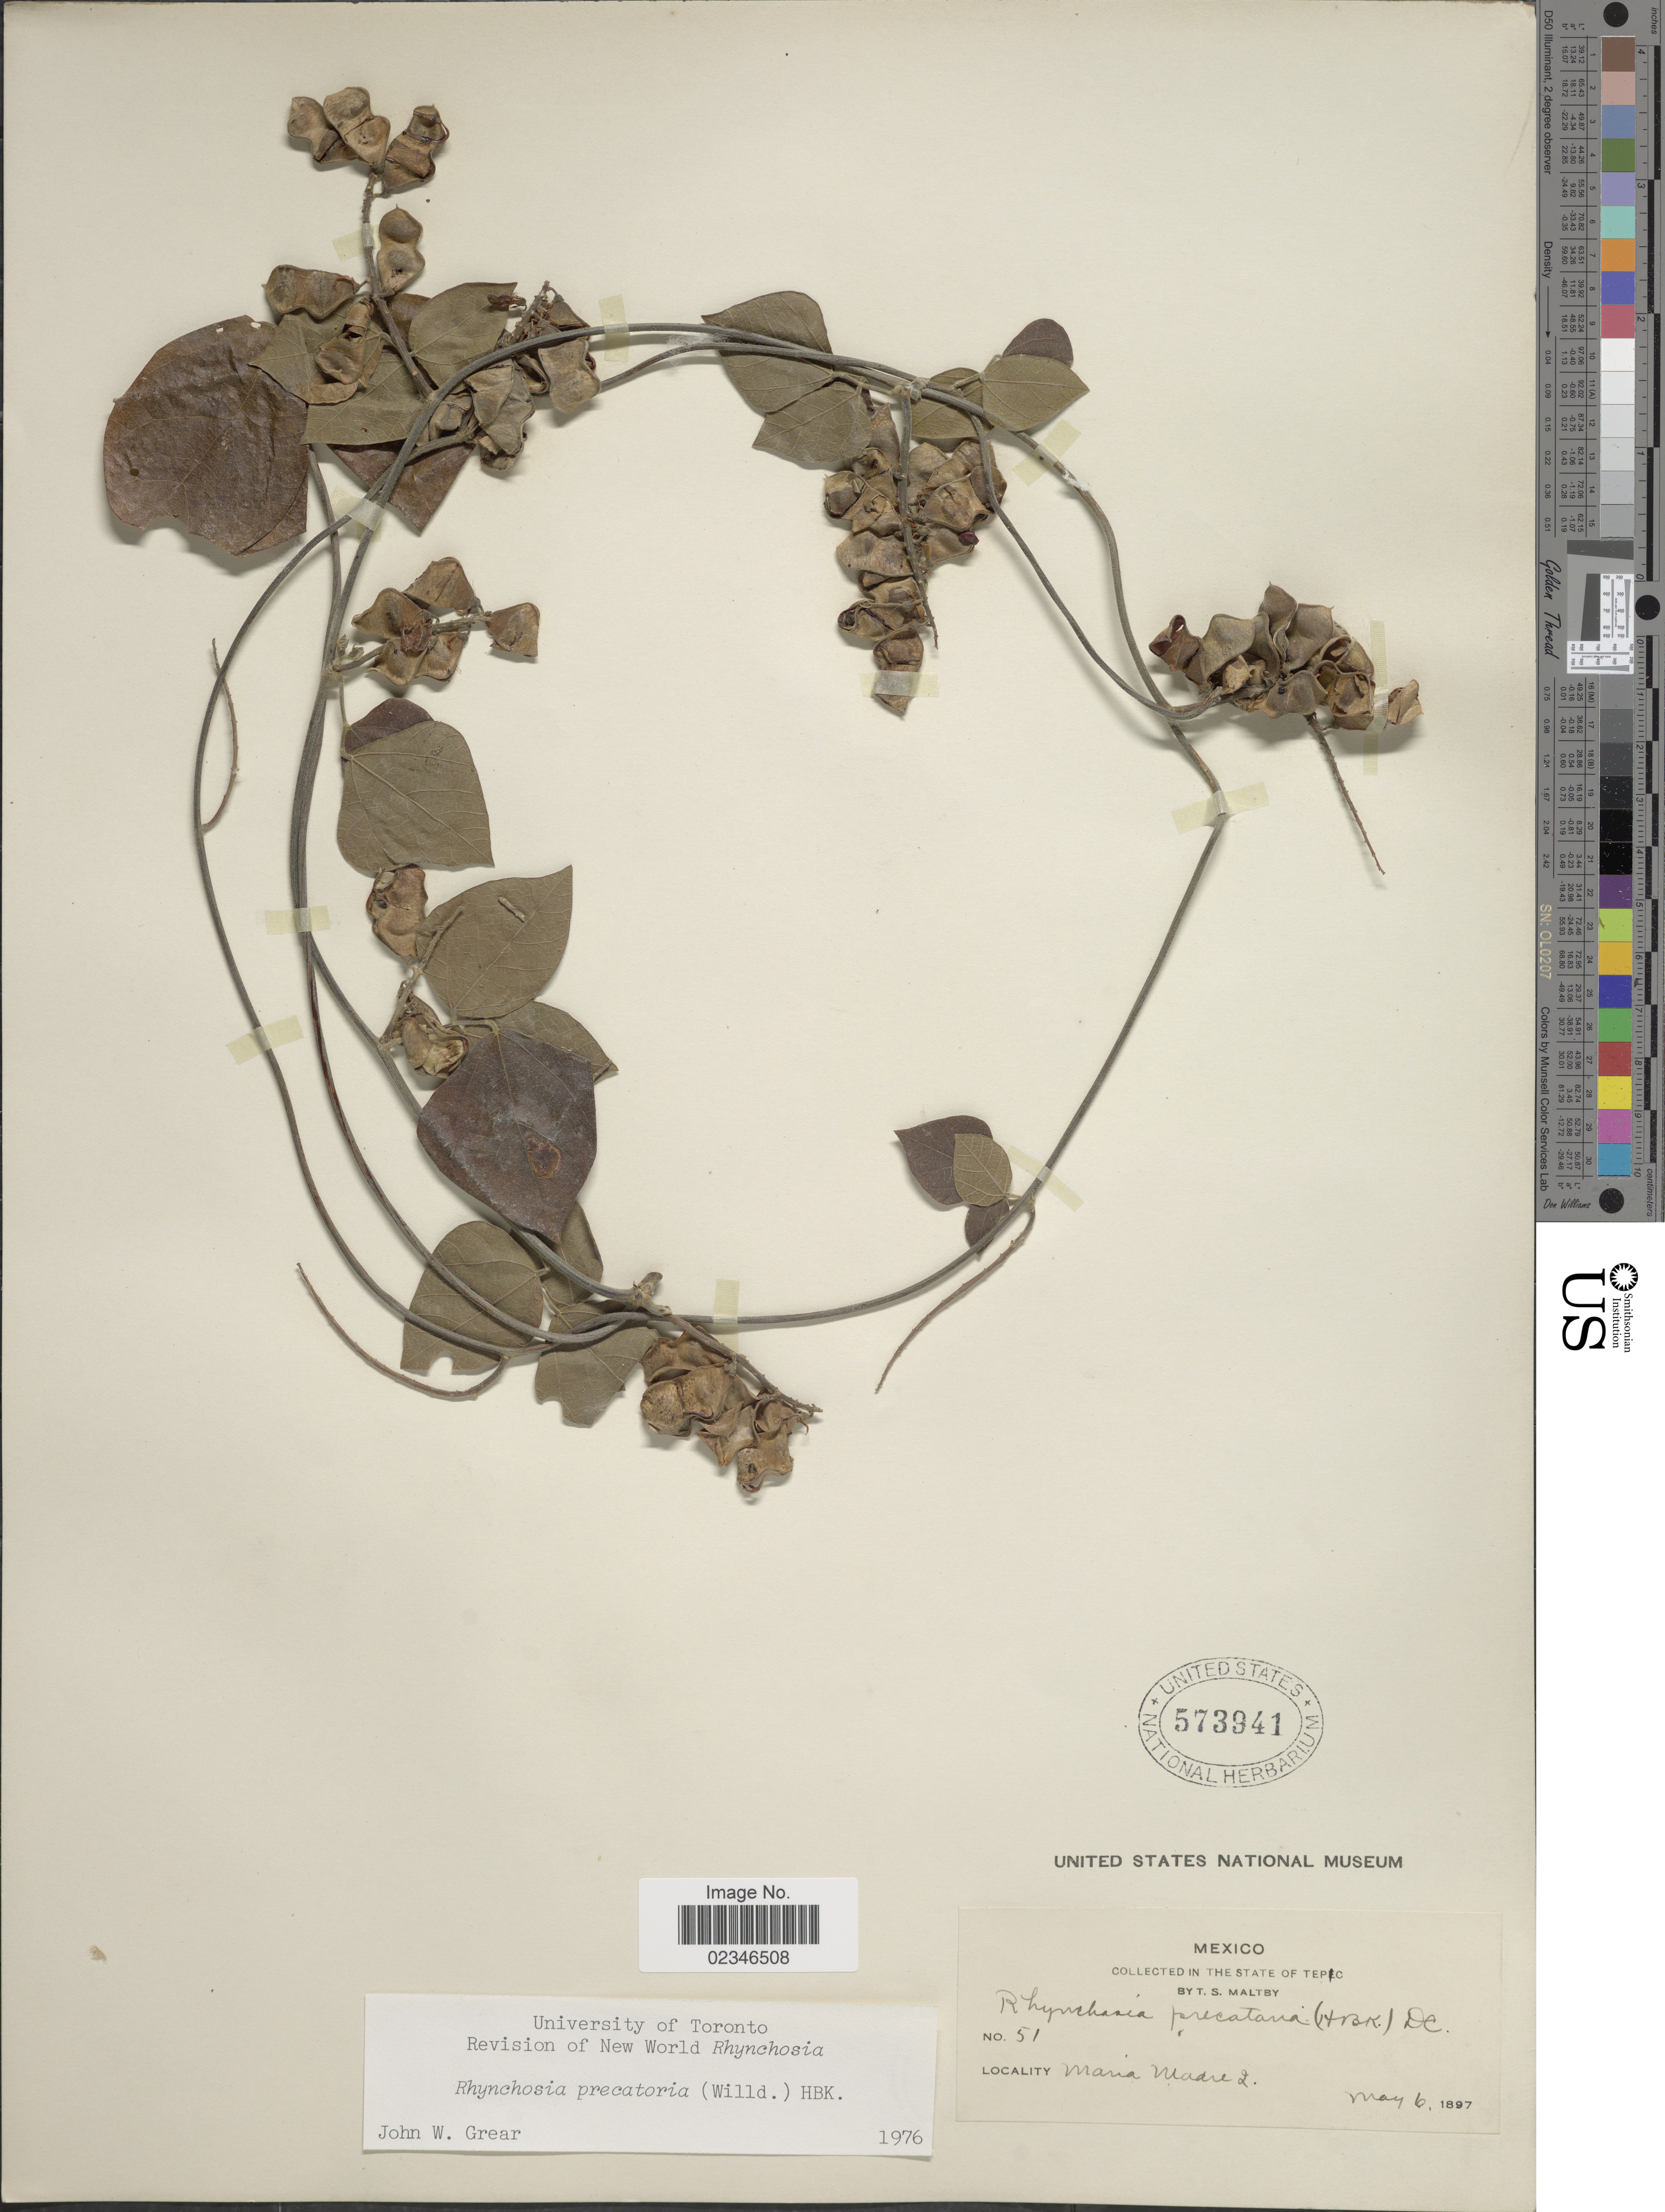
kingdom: Plantae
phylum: Tracheophyta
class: Magnoliopsida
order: Fabales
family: Fabaceae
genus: Rhynchosia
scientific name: Rhynchosia precatoria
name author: (Willd.) DC.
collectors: T. S. Maltby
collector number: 51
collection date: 1897-05-06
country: Mexico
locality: In The State of Tepic, Maria Madre Is.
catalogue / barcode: US 573941